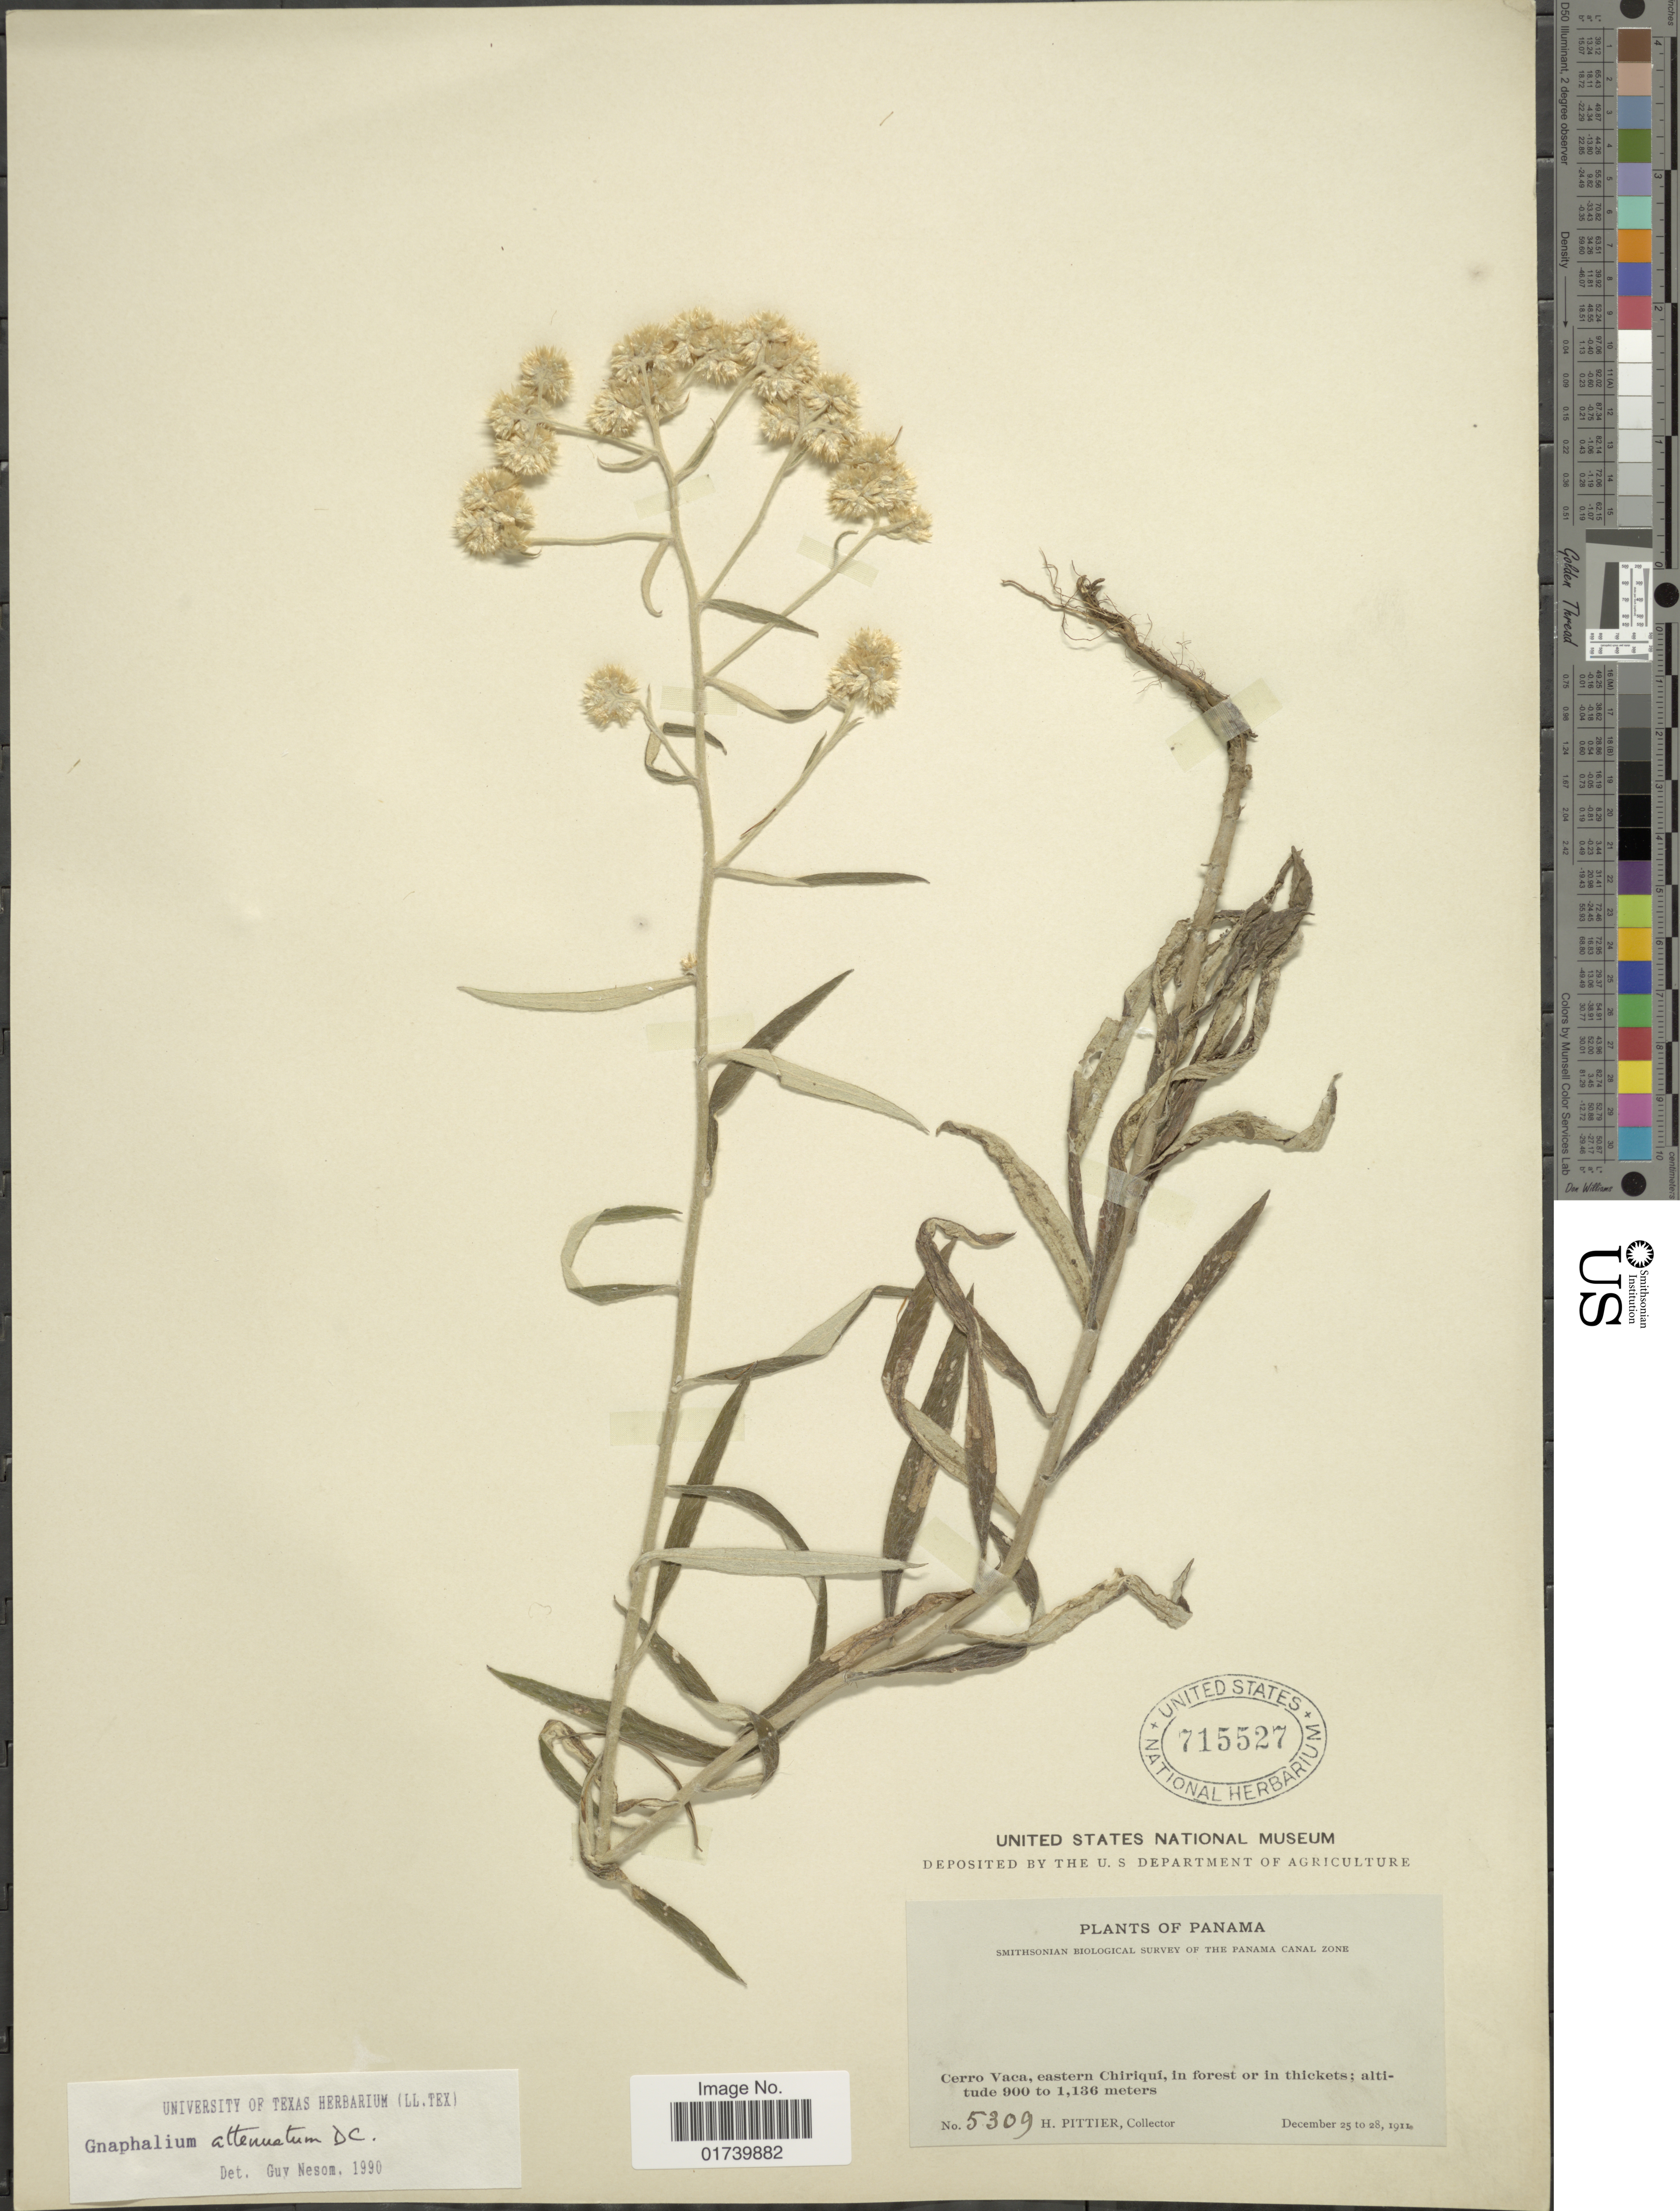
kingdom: Plantae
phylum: Tracheophyta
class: Magnoliopsida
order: Asterales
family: Asteraceae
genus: Pseudognaphalium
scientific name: Pseudognaphalium attenuatum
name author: (DC.) Anderb.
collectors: H. F. Pittier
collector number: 5309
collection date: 1911-12-25/1911-12-28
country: Panama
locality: The Panama Canal Zone, Cerro Vaca, Eastern Chiriqui.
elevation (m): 900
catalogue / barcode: US 715527